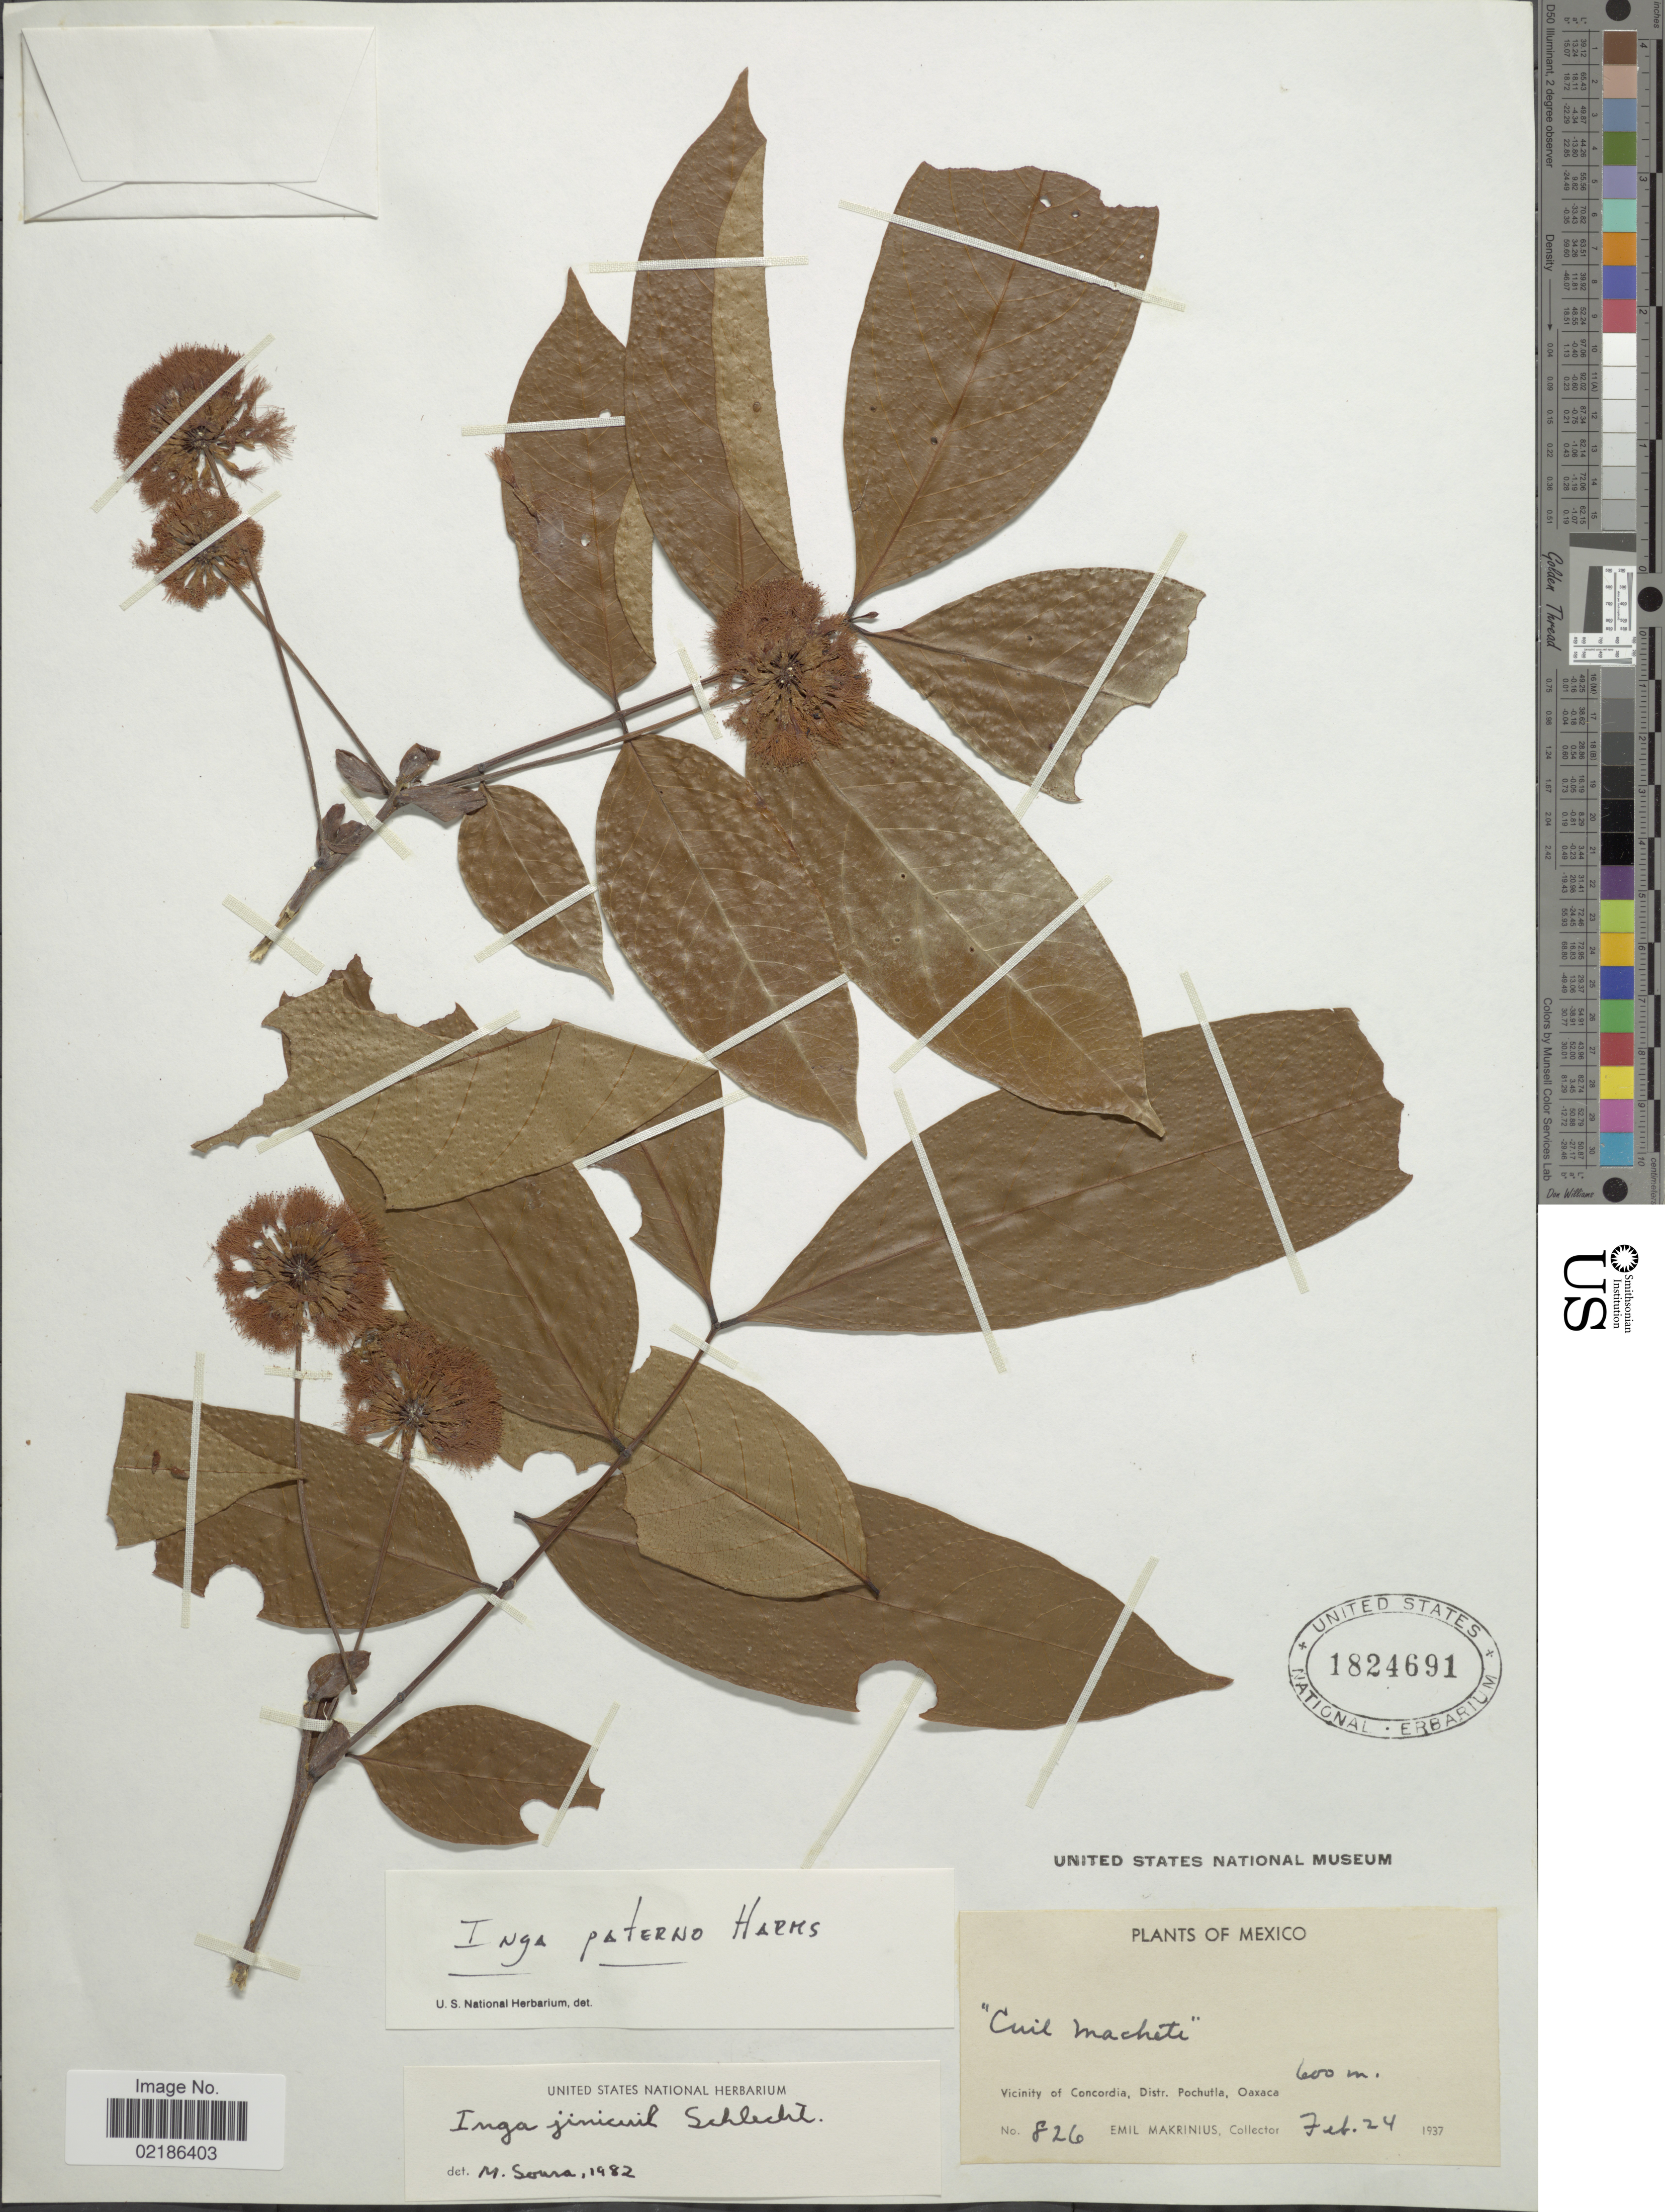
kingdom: Plantae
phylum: Tracheophyta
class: Magnoliopsida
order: Fabales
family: Fabaceae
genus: Inga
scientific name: Inga paterno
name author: Harms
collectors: E. Makrinius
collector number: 826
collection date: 1937-02-24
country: Mexico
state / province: Oaxaca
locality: Vicinity of Concordia, Distr. Pochutla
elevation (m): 600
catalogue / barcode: US 1824691